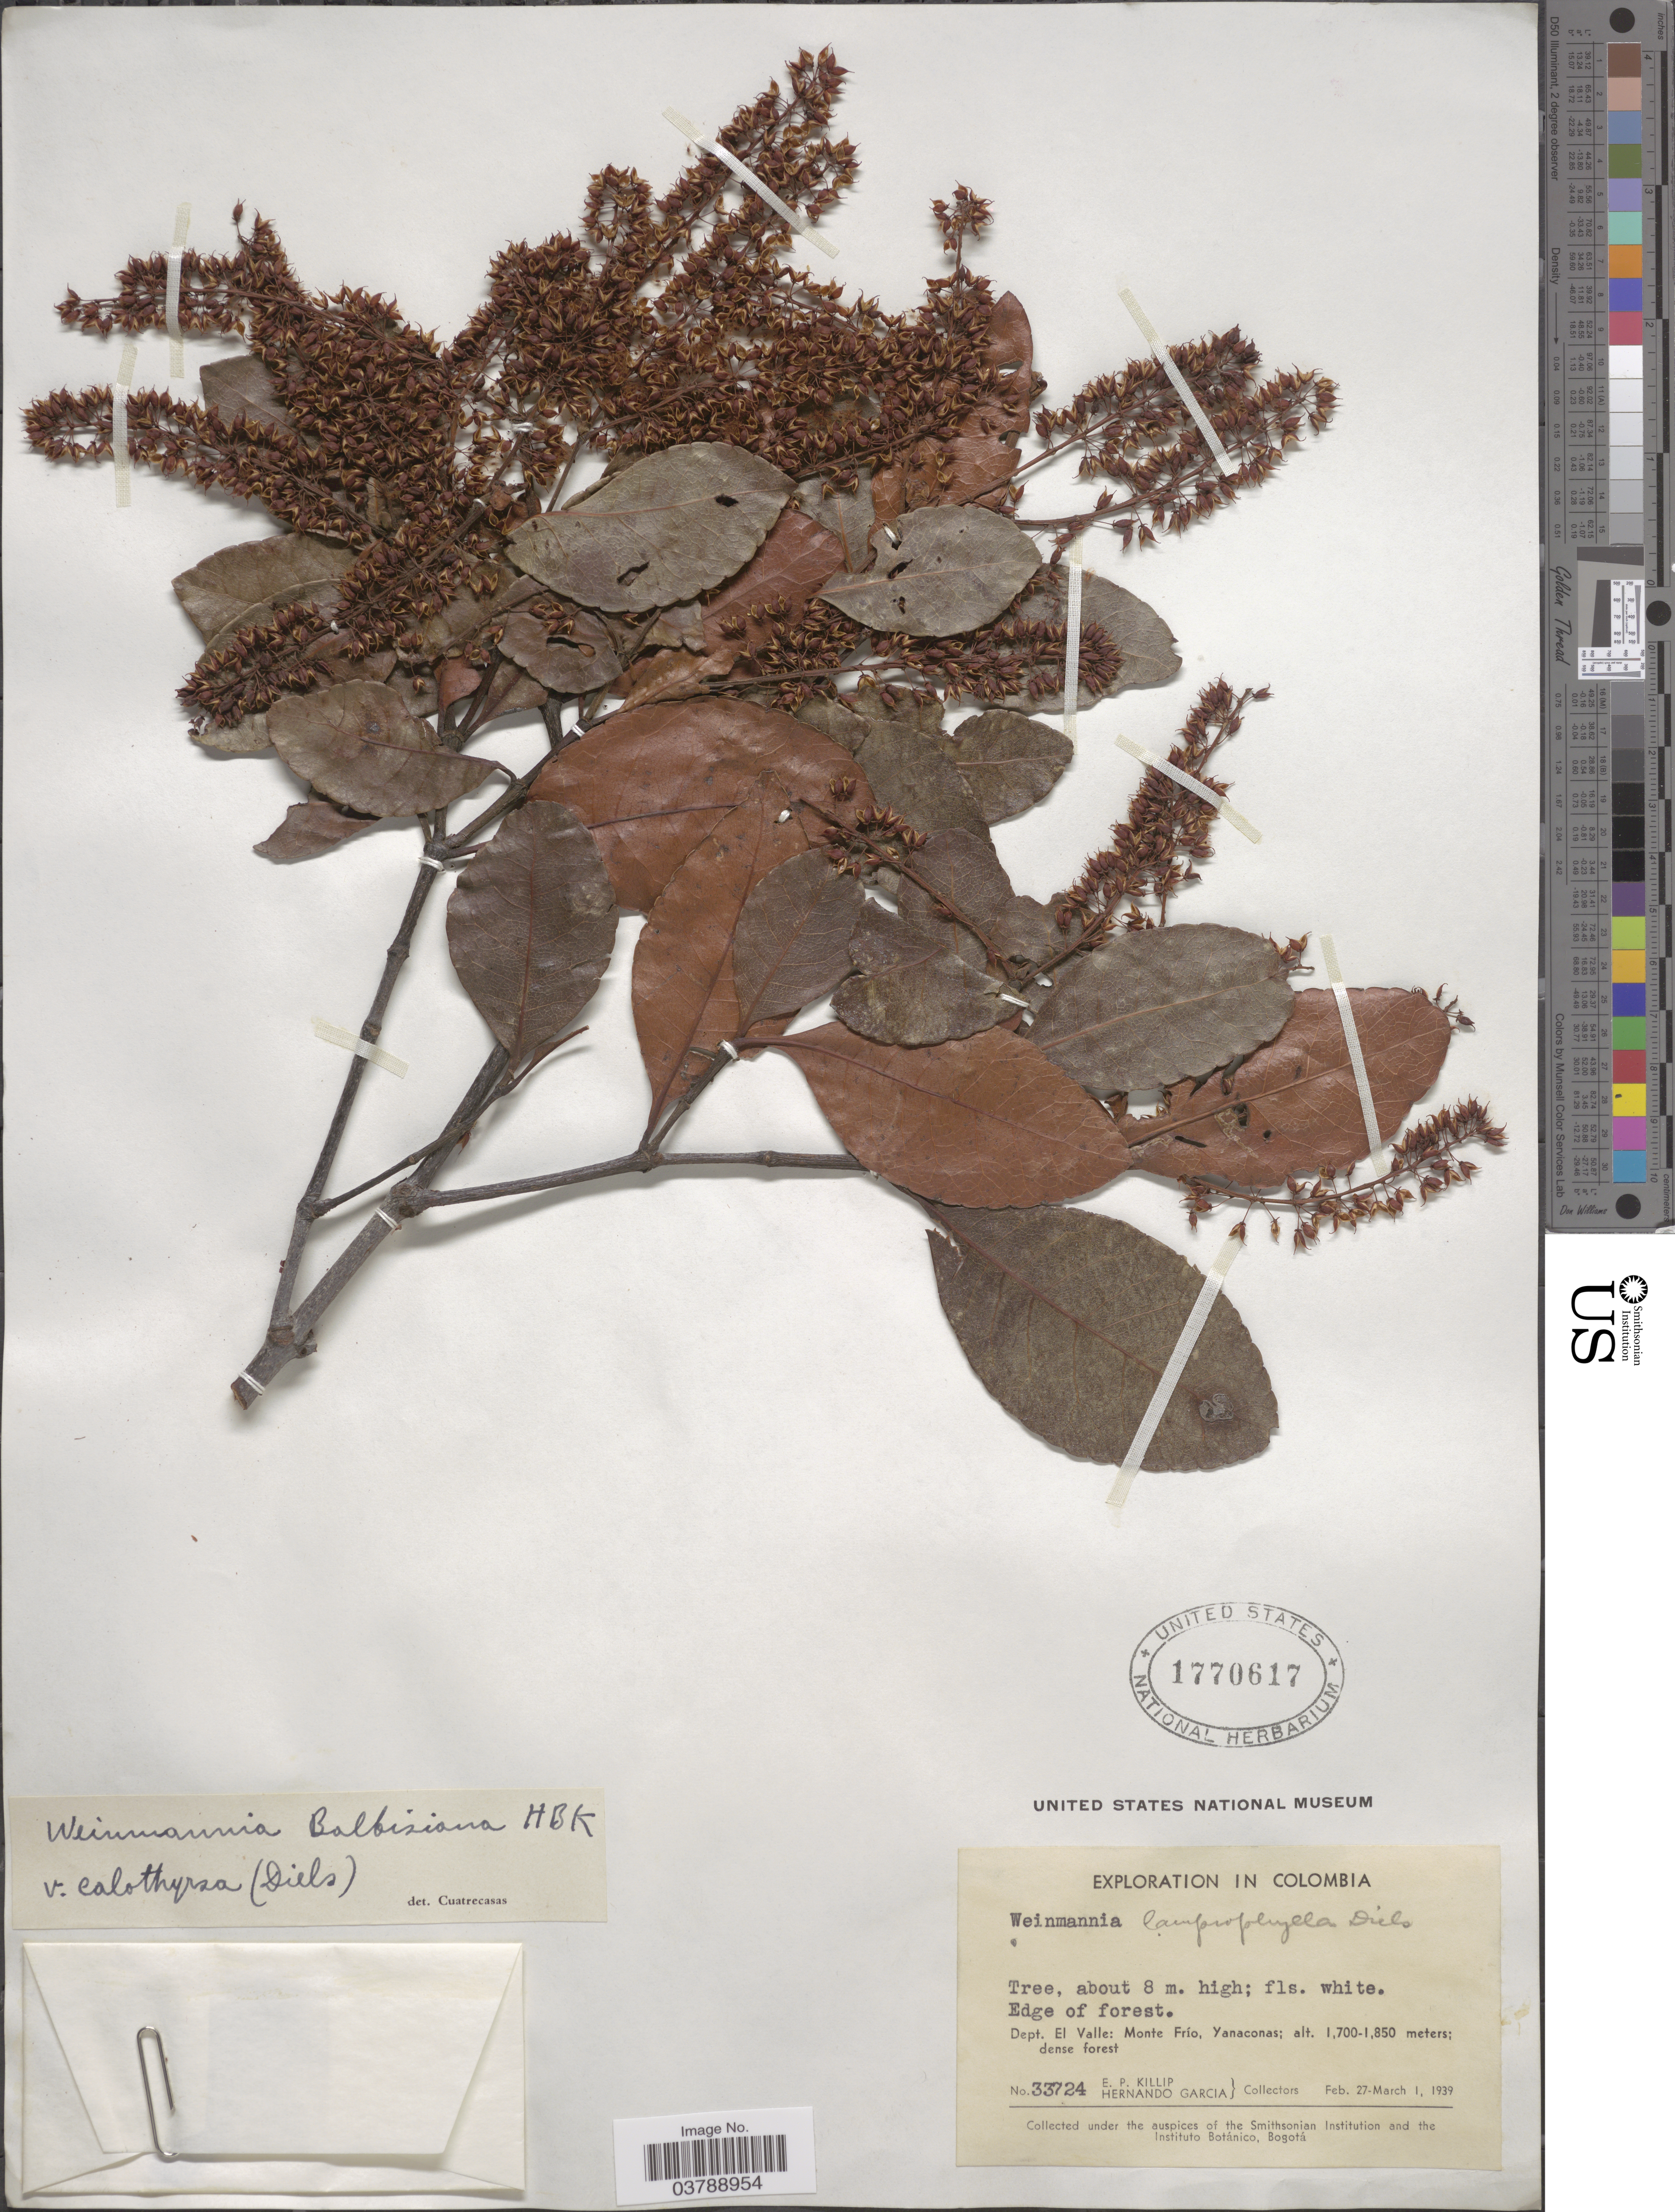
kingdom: Plantae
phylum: Tracheophyta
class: Magnoliopsida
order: Oxalidales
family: Cunoniaceae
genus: Weinmannia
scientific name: Weinmannia calothyrsa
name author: Diels in Urb.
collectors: E. P. Killip & H. Garcia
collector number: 33724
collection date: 1939-02/1939-03-01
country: Colombia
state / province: Valle del Cauca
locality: Dept. El Valle: Monte Frío, Yanaconas.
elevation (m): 1700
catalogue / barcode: US 1770617